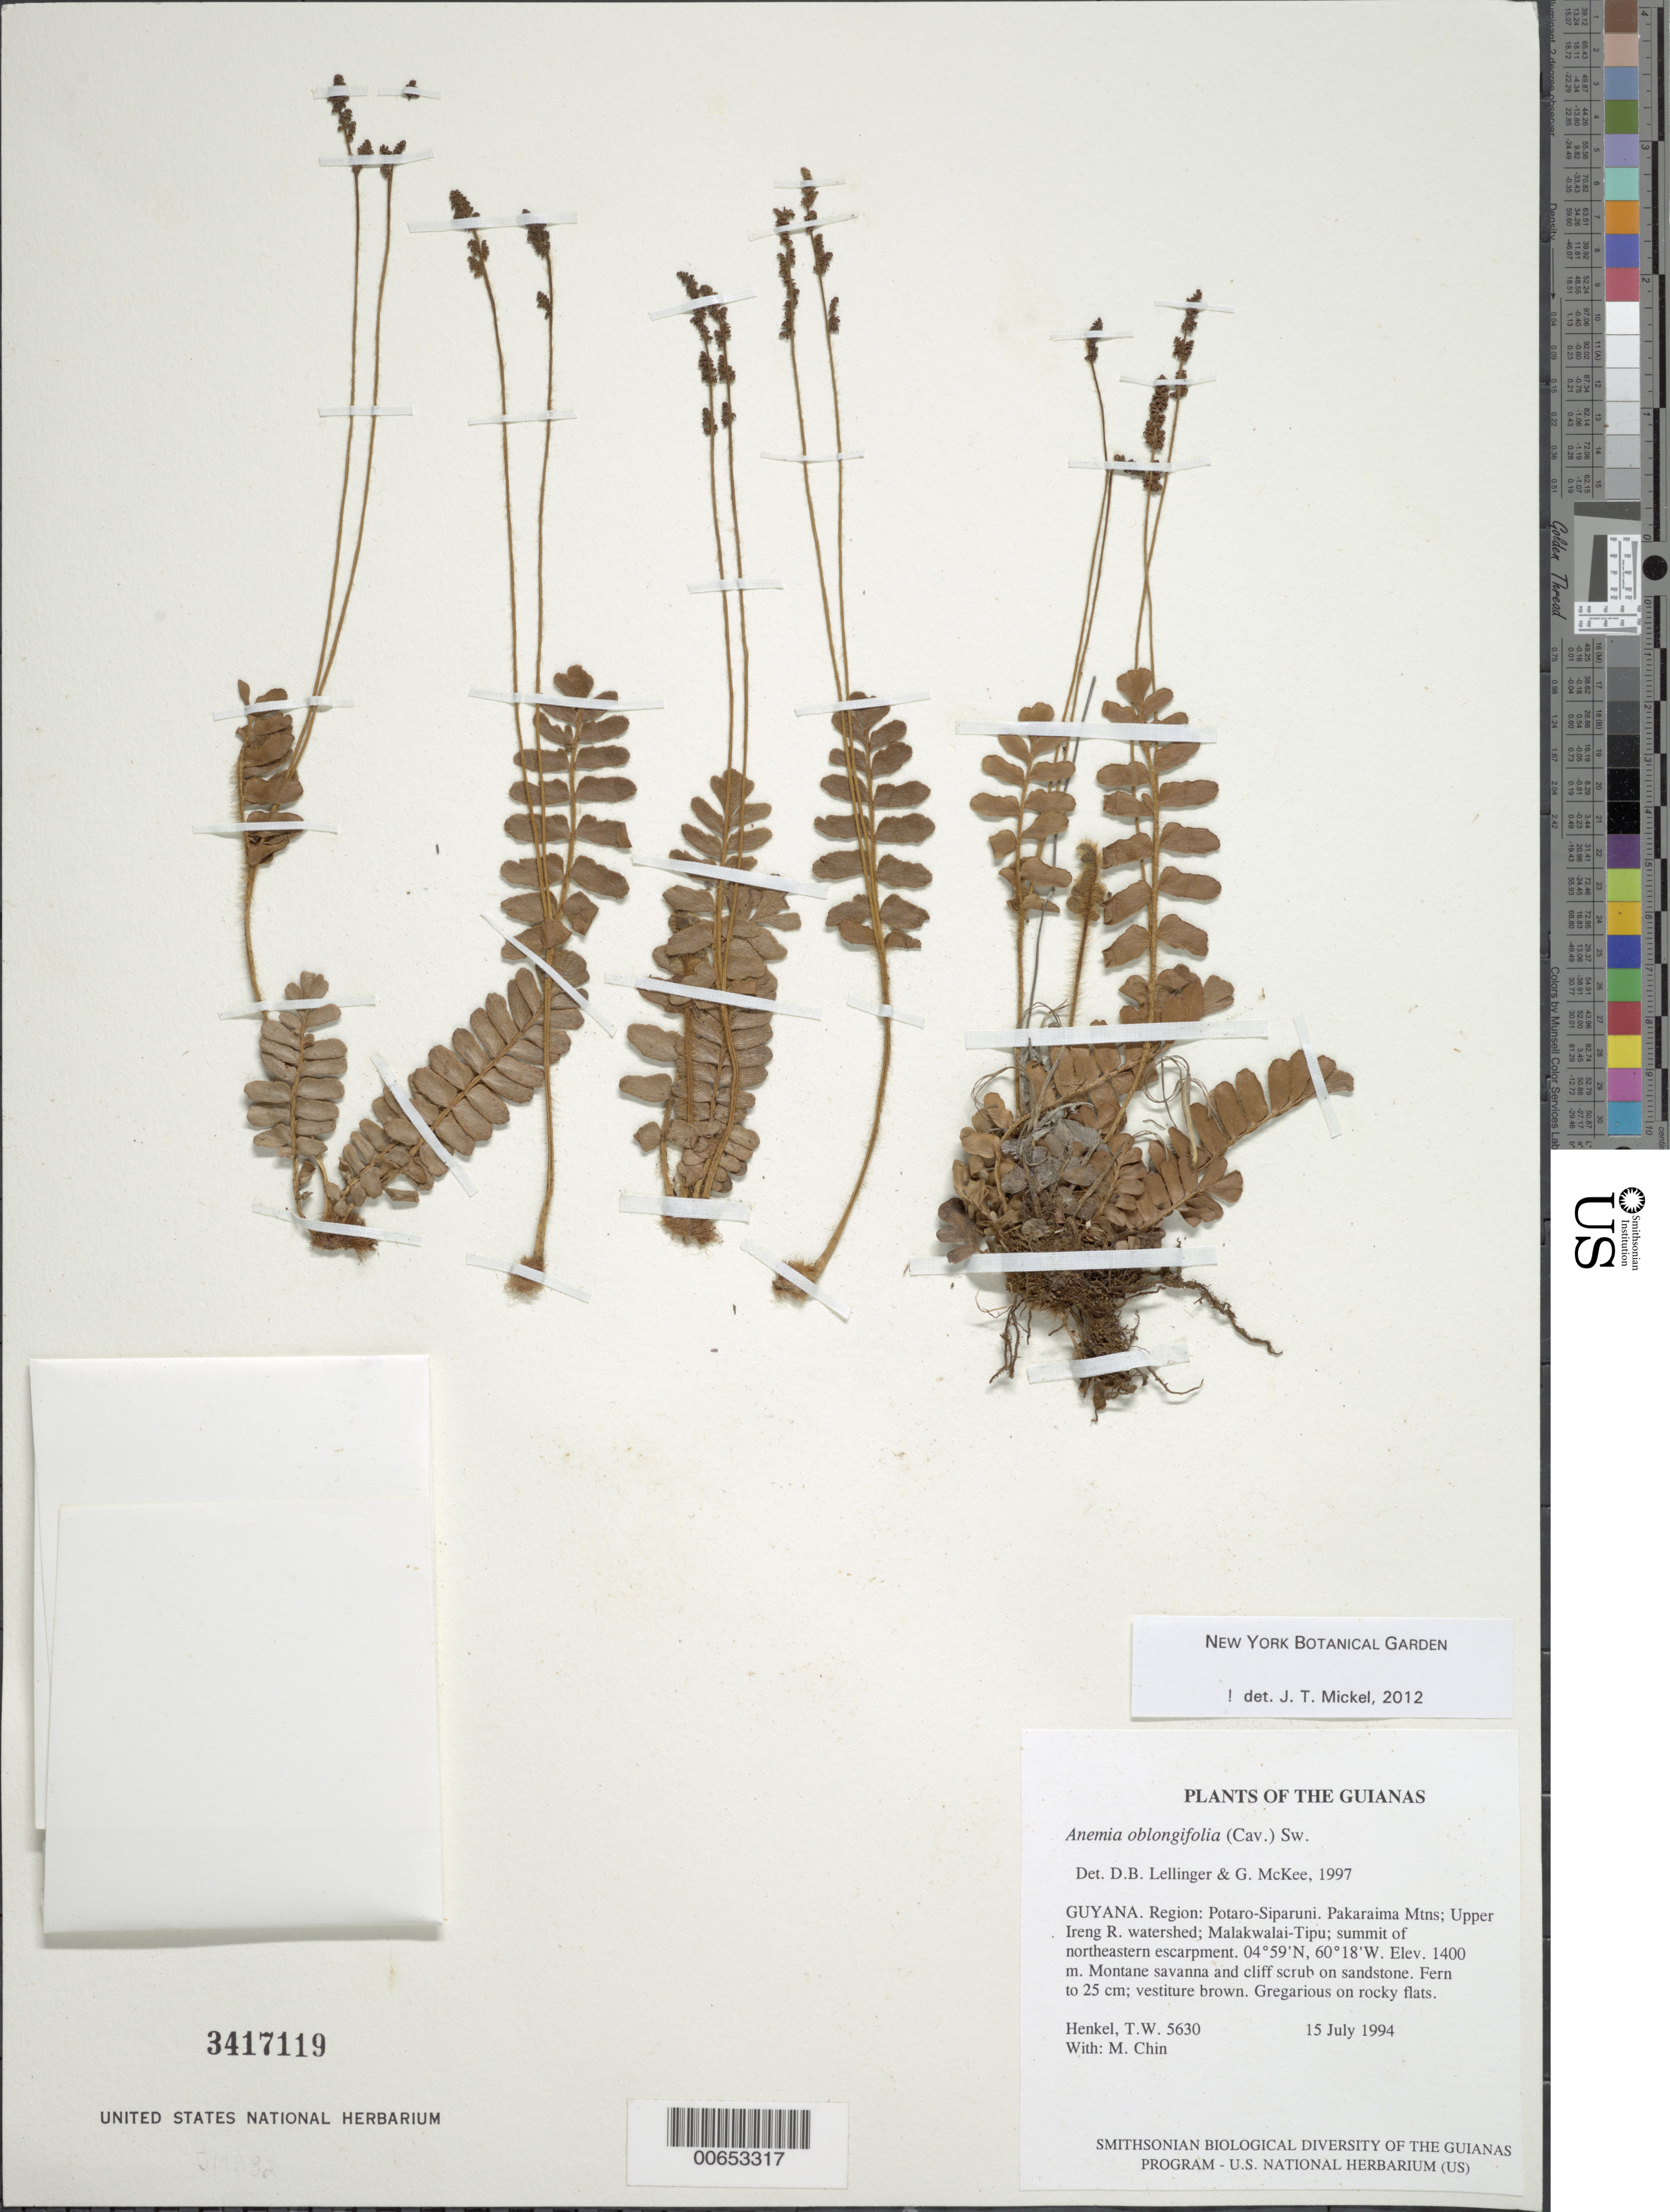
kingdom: Plantae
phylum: Tracheophyta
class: Polypodiopsida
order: Schizaeales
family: Anemiaceae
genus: Anemia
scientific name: Anemia oblongifolia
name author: (Cav.) Sw.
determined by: Lellinger, D. B.; McKee, G. S.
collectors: T. Henkel & M. Chin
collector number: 5630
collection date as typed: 15 July 1994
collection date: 1994-07-15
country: Guyana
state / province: Potaro-Siparuni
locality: Pakaraima Mtns; Upper Ireng R. watershed; Malakwalai-Tipu; summit of northeastern escarpment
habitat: Montane savanna and cliff scrub on sandstone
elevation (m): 1400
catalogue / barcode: US 3417119